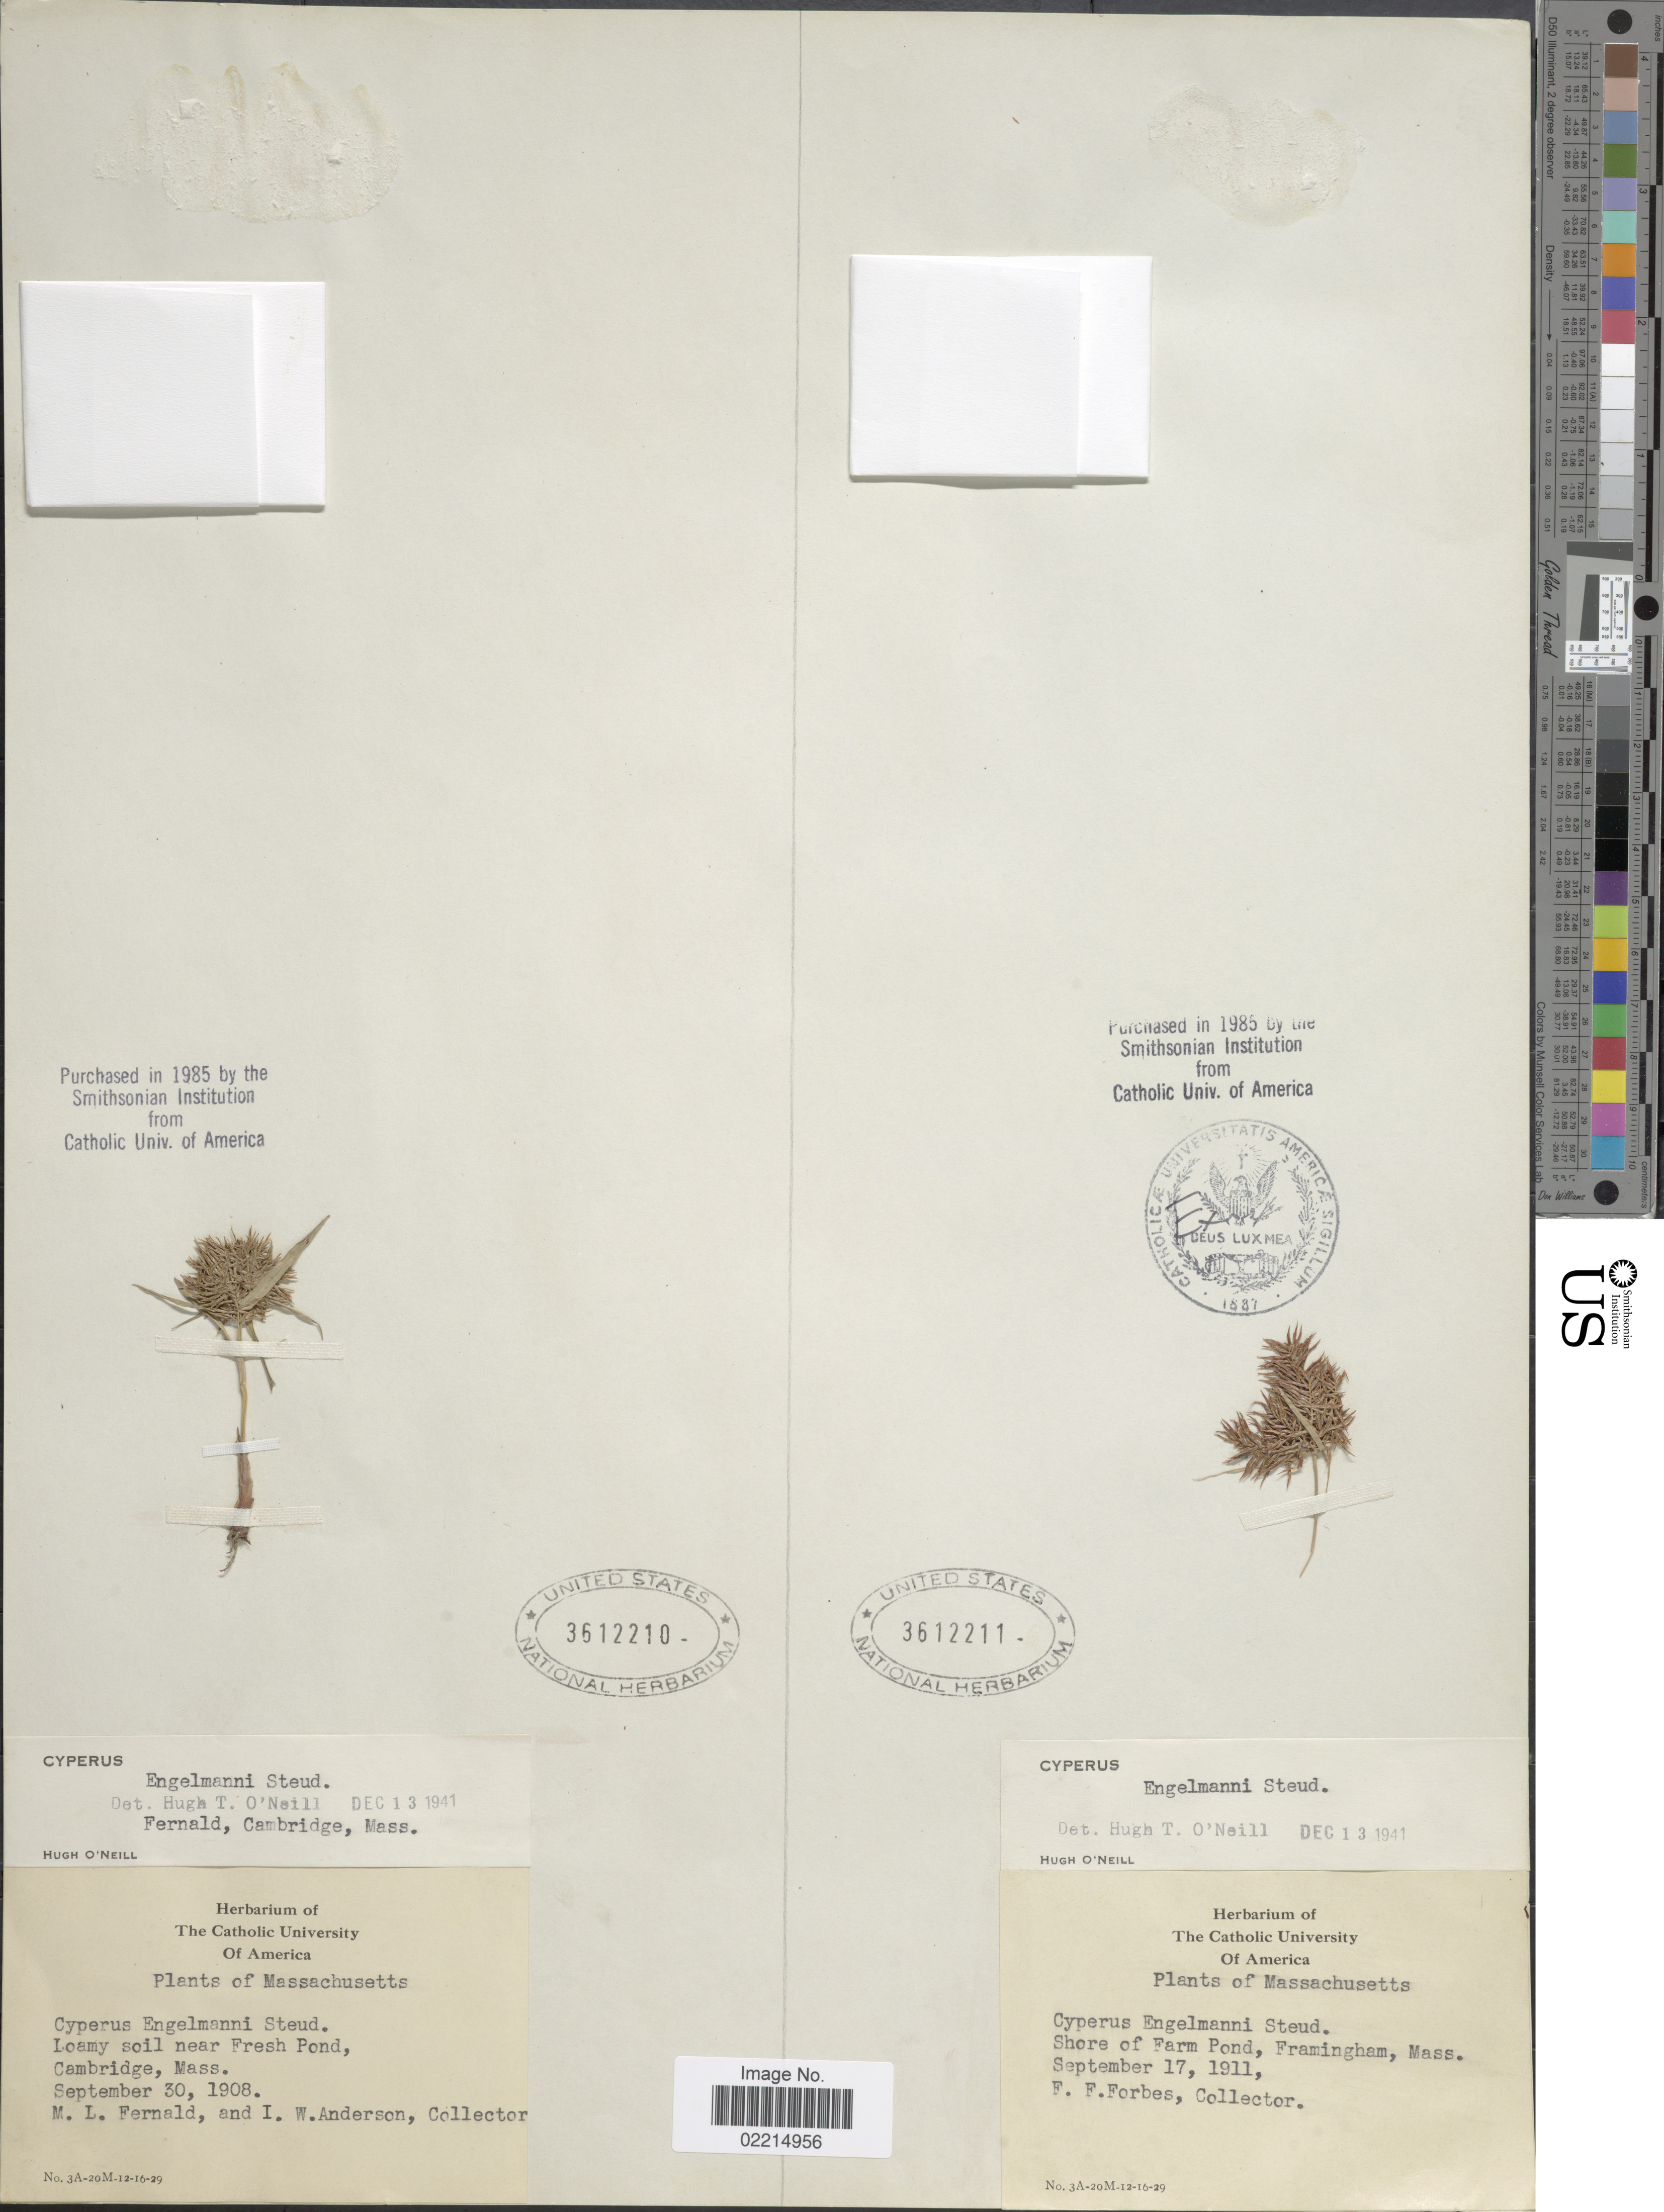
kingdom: Plantae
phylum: Tracheophyta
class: Liliopsida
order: Poales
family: Cyperaceae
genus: Cyperus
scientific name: Cyperus engelmannii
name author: Steud.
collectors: F. Forbes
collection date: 1911-09-17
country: United States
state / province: Massachusetts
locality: Shore of Farm Pond, Framingham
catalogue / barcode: US 3612211-2